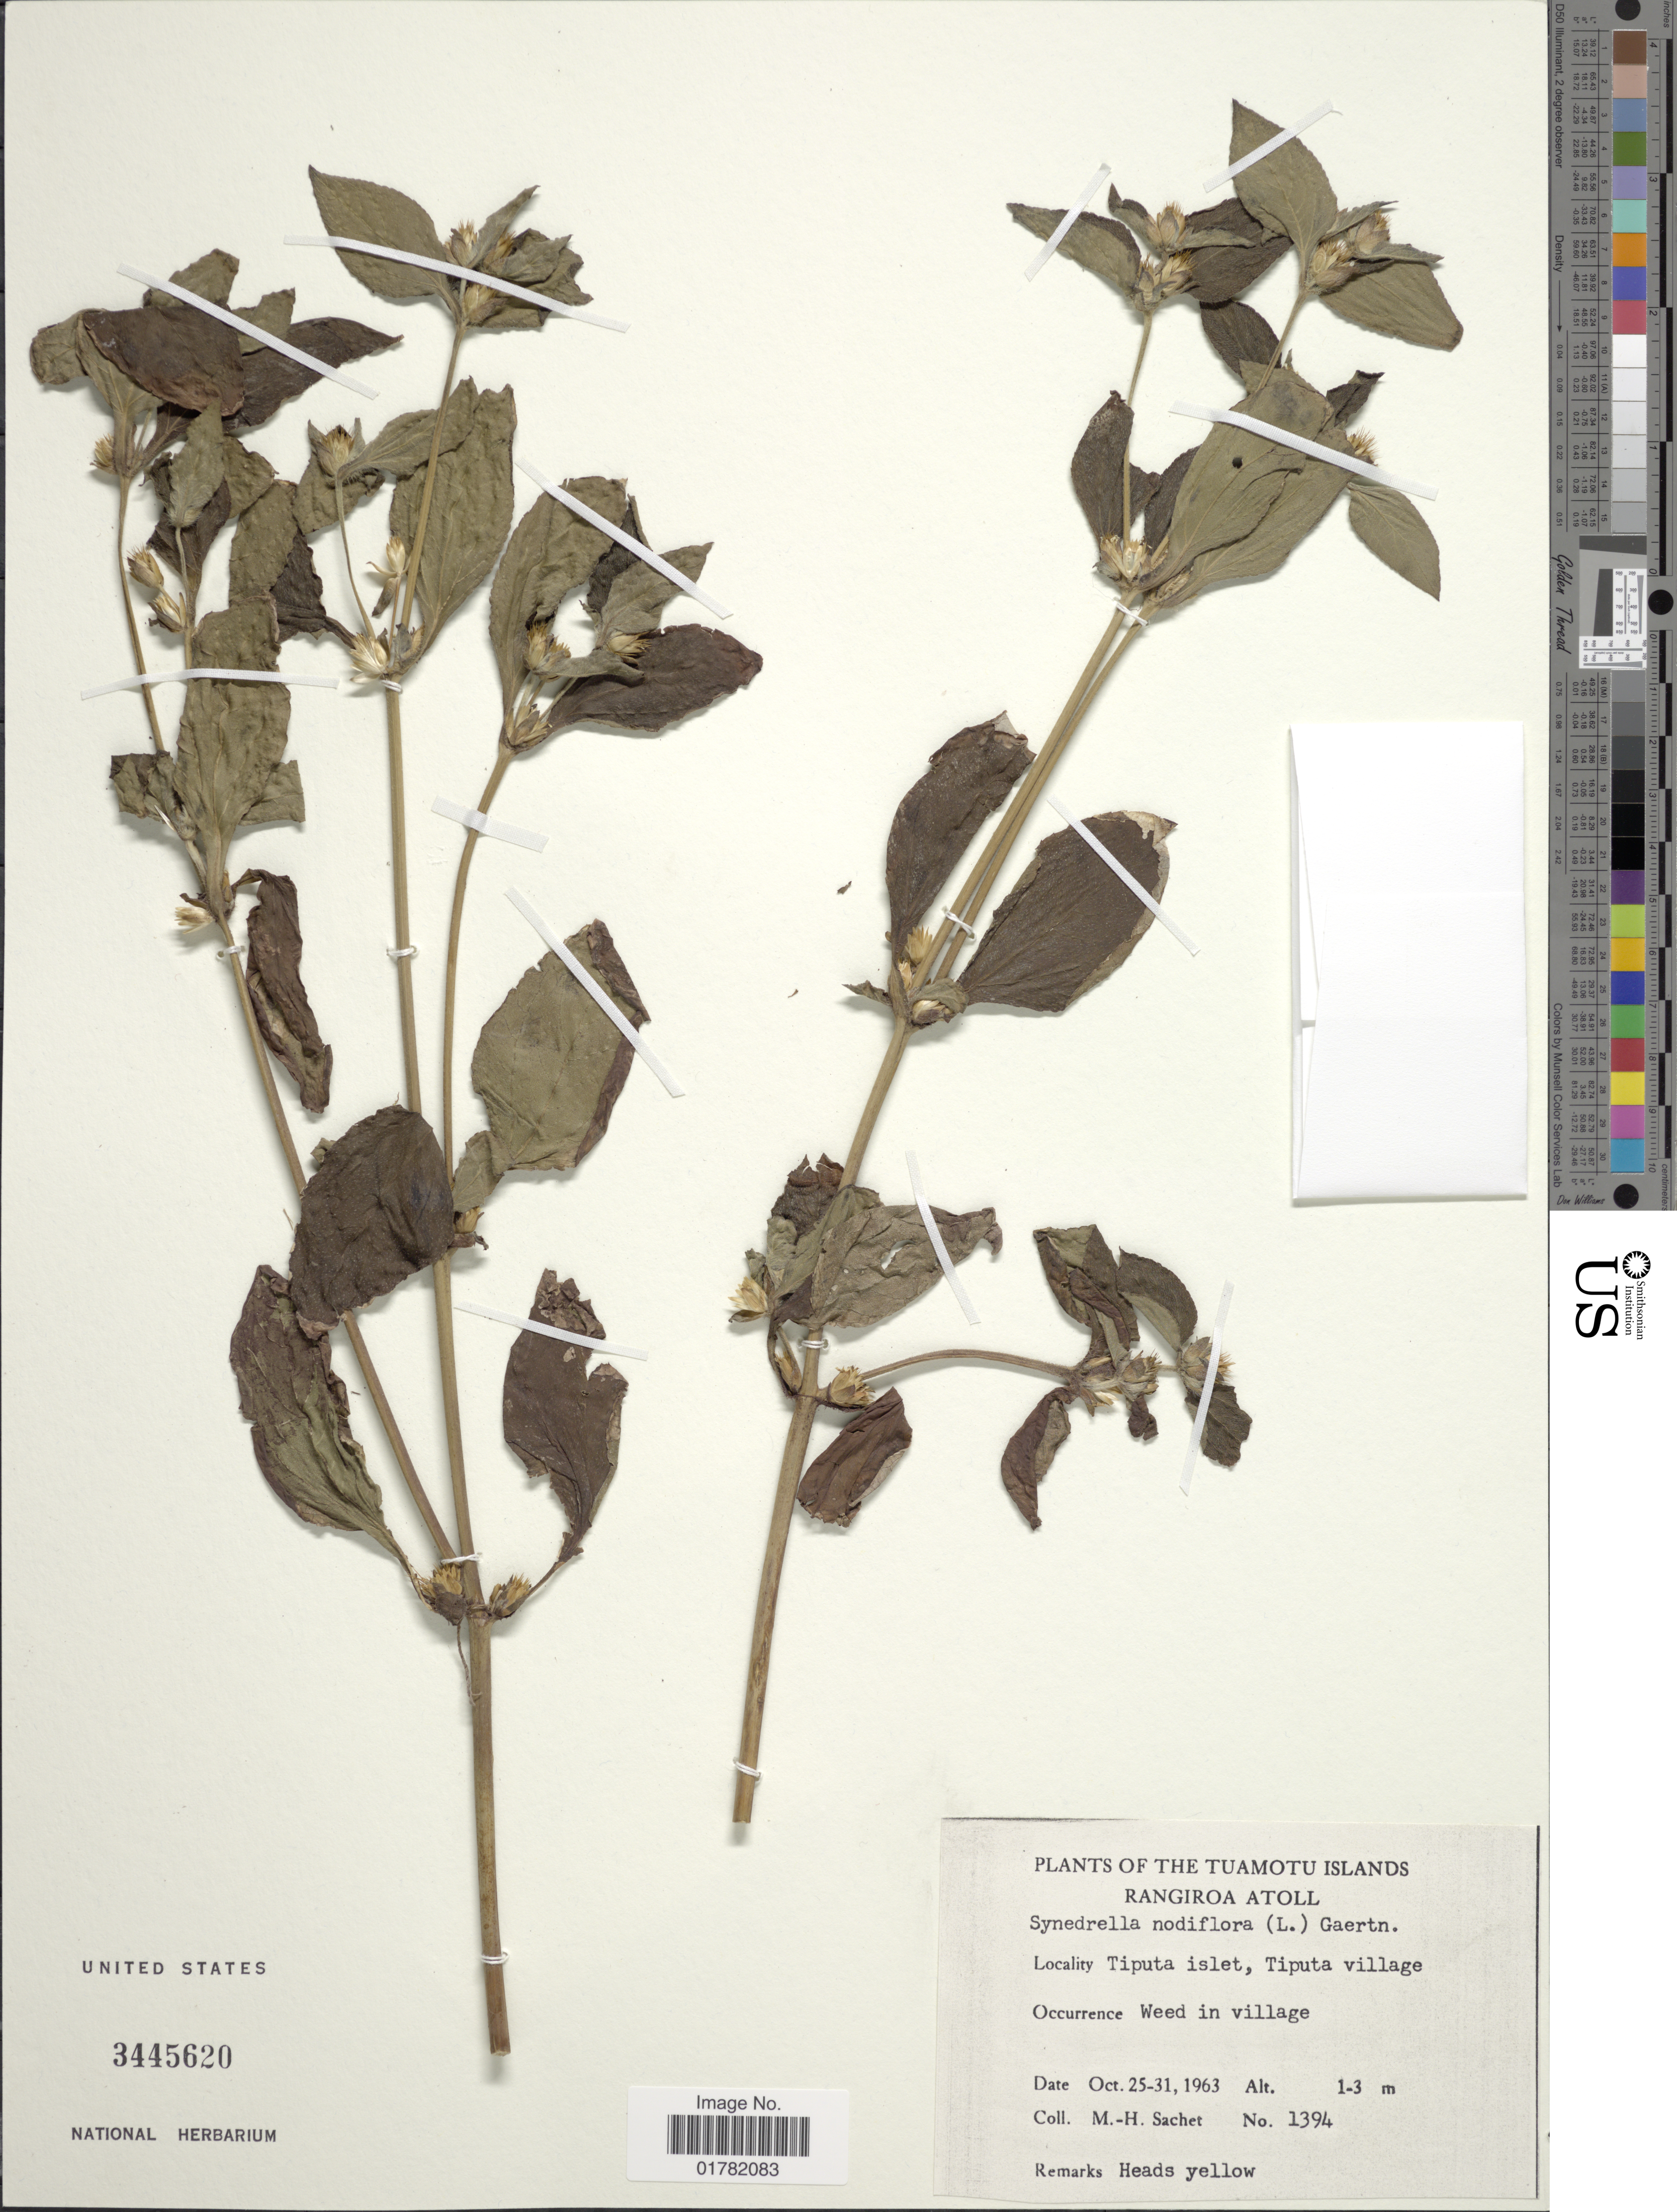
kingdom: Plantae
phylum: Tracheophyta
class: Magnoliopsida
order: Asterales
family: Asteraceae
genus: Synedrella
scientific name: Synedrella nodiflora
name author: (L.) Gaertn.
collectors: M.-H. Sachet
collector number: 1394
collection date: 1963-10-25/1963-10-31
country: French Polynesia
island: Rangiroa [Deans] Atoll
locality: Tuamotu Islands, Rangiroa Atoll, Tiputa islet, Tiputa village, Weed in village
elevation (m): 1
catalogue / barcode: US 3445620